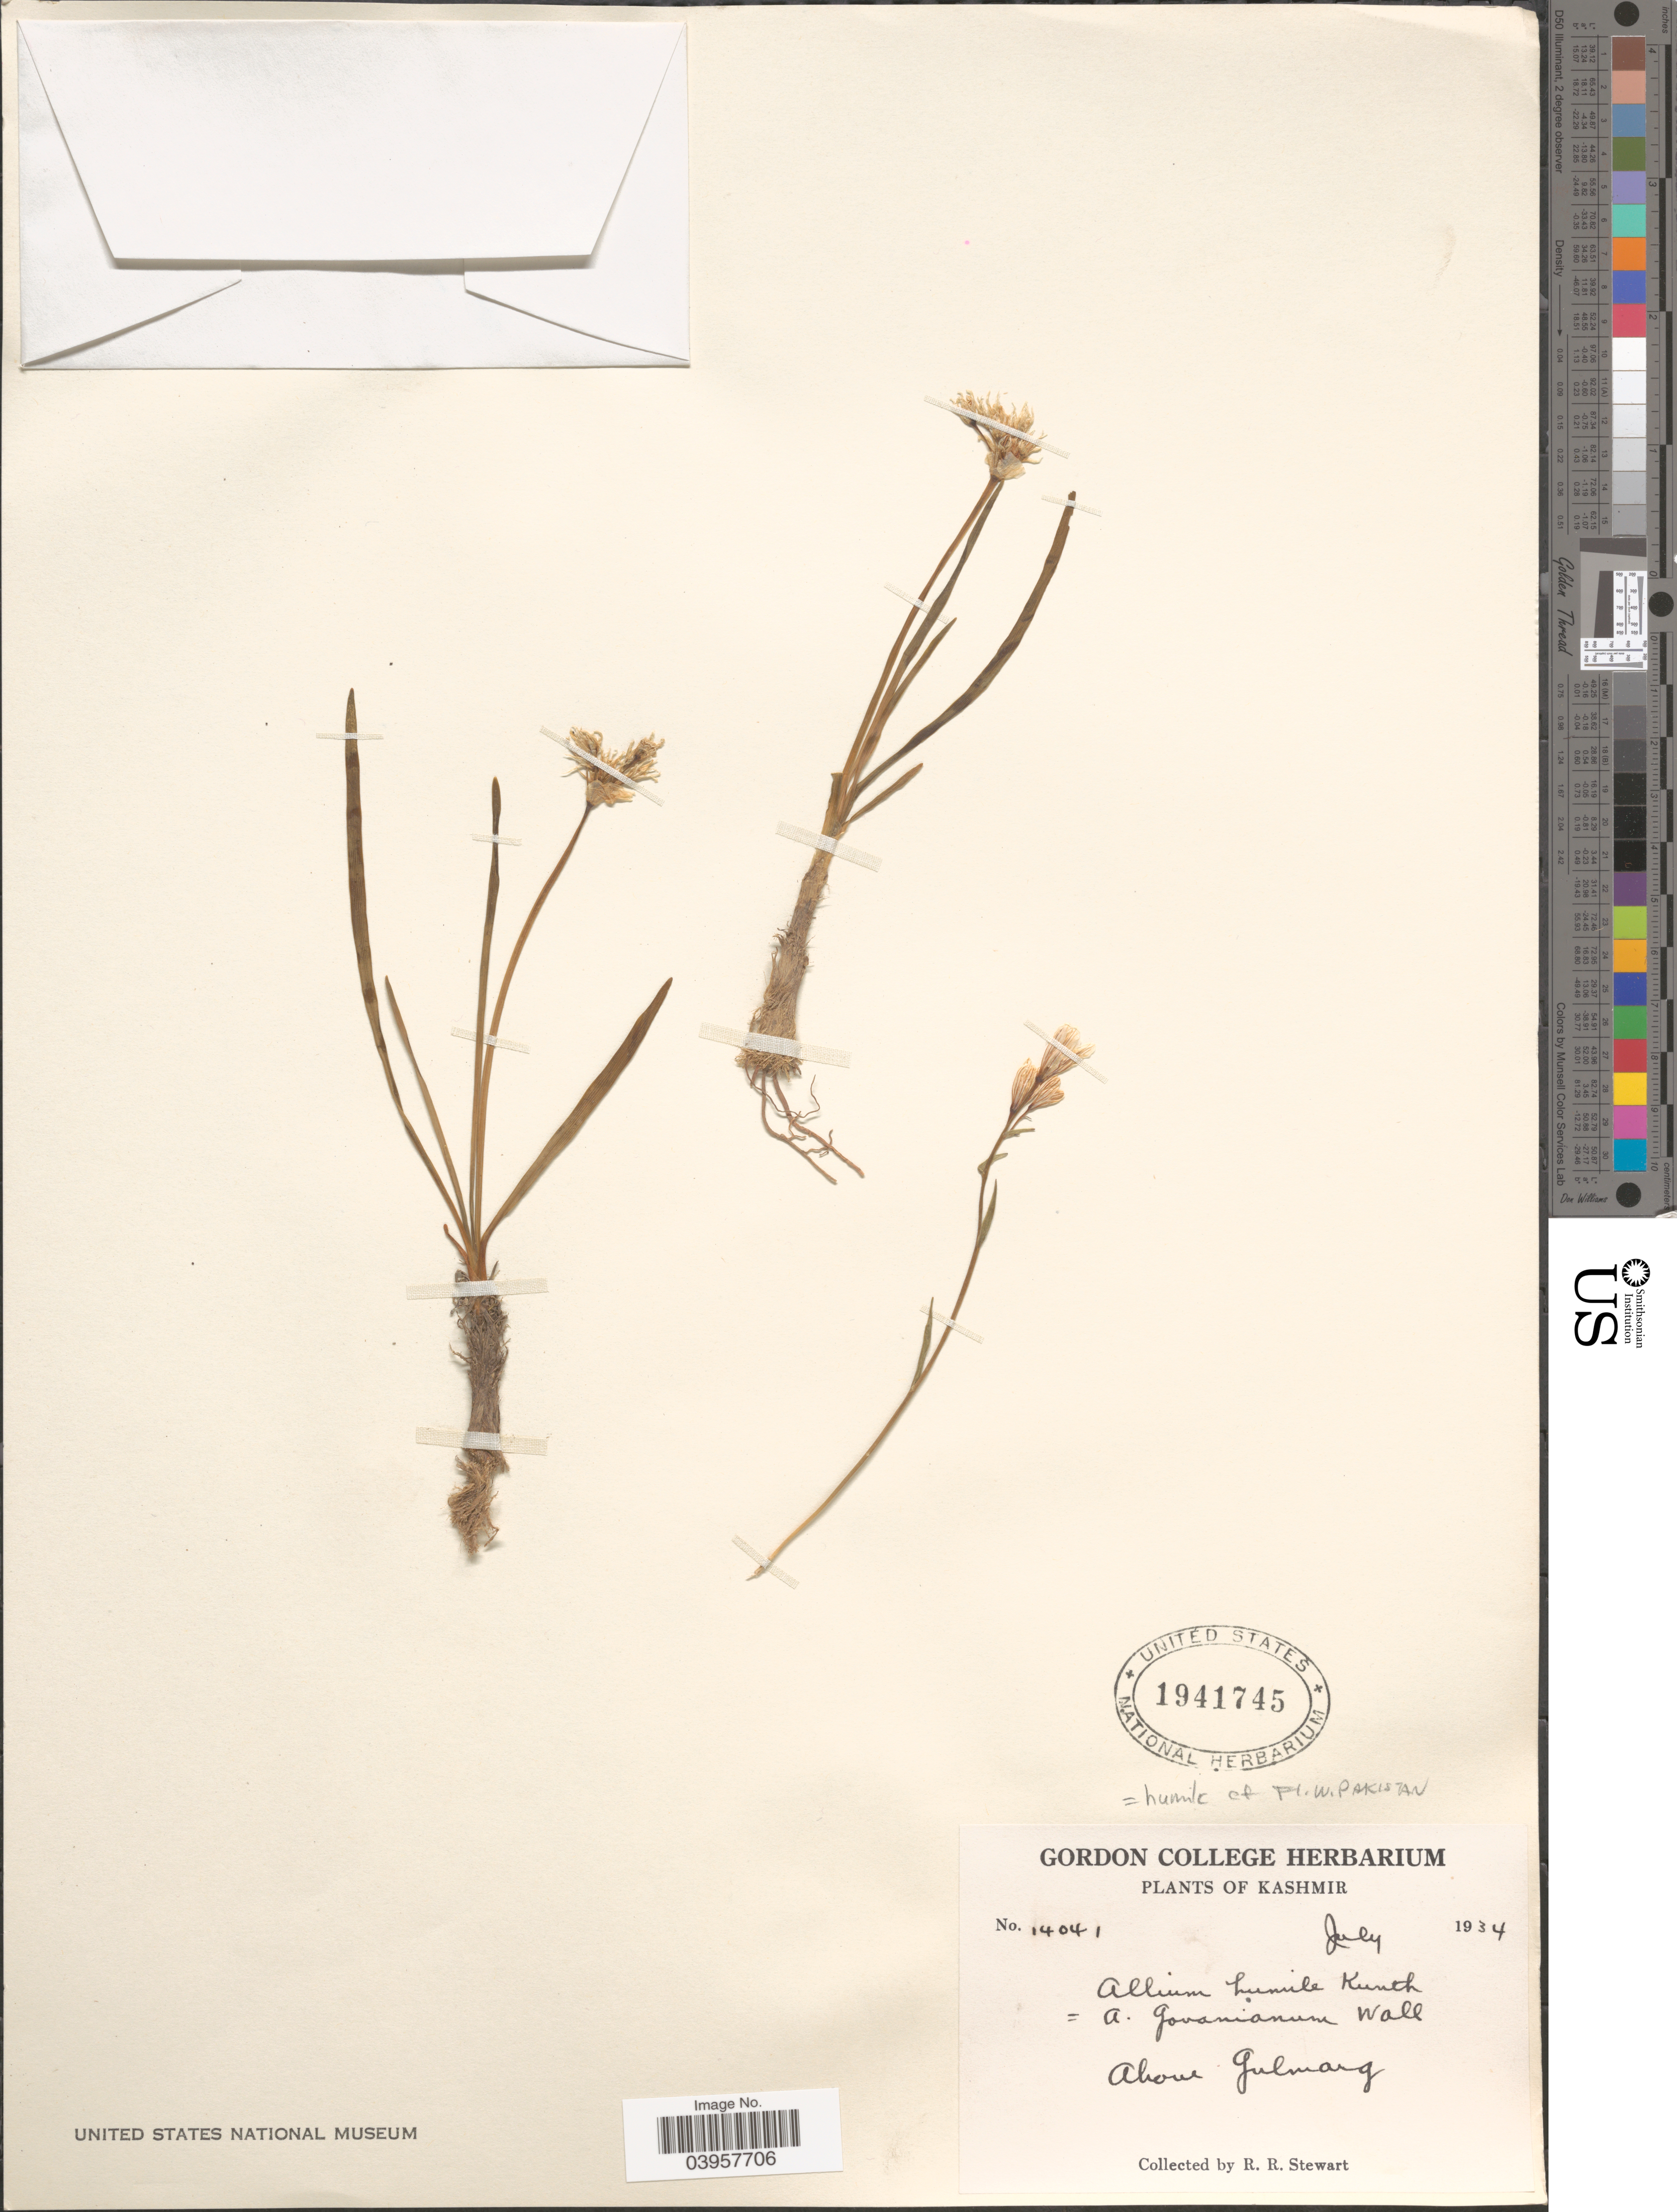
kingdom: Plantae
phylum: Tracheophyta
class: Liliopsida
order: Asparagales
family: Amaryllidaceae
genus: Allium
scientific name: Allium humile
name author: Kunth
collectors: R. Stewart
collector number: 14041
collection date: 1934-07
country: India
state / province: Jammu and Kashmir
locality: Kashmir. Above Gulmarg.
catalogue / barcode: US 1941745